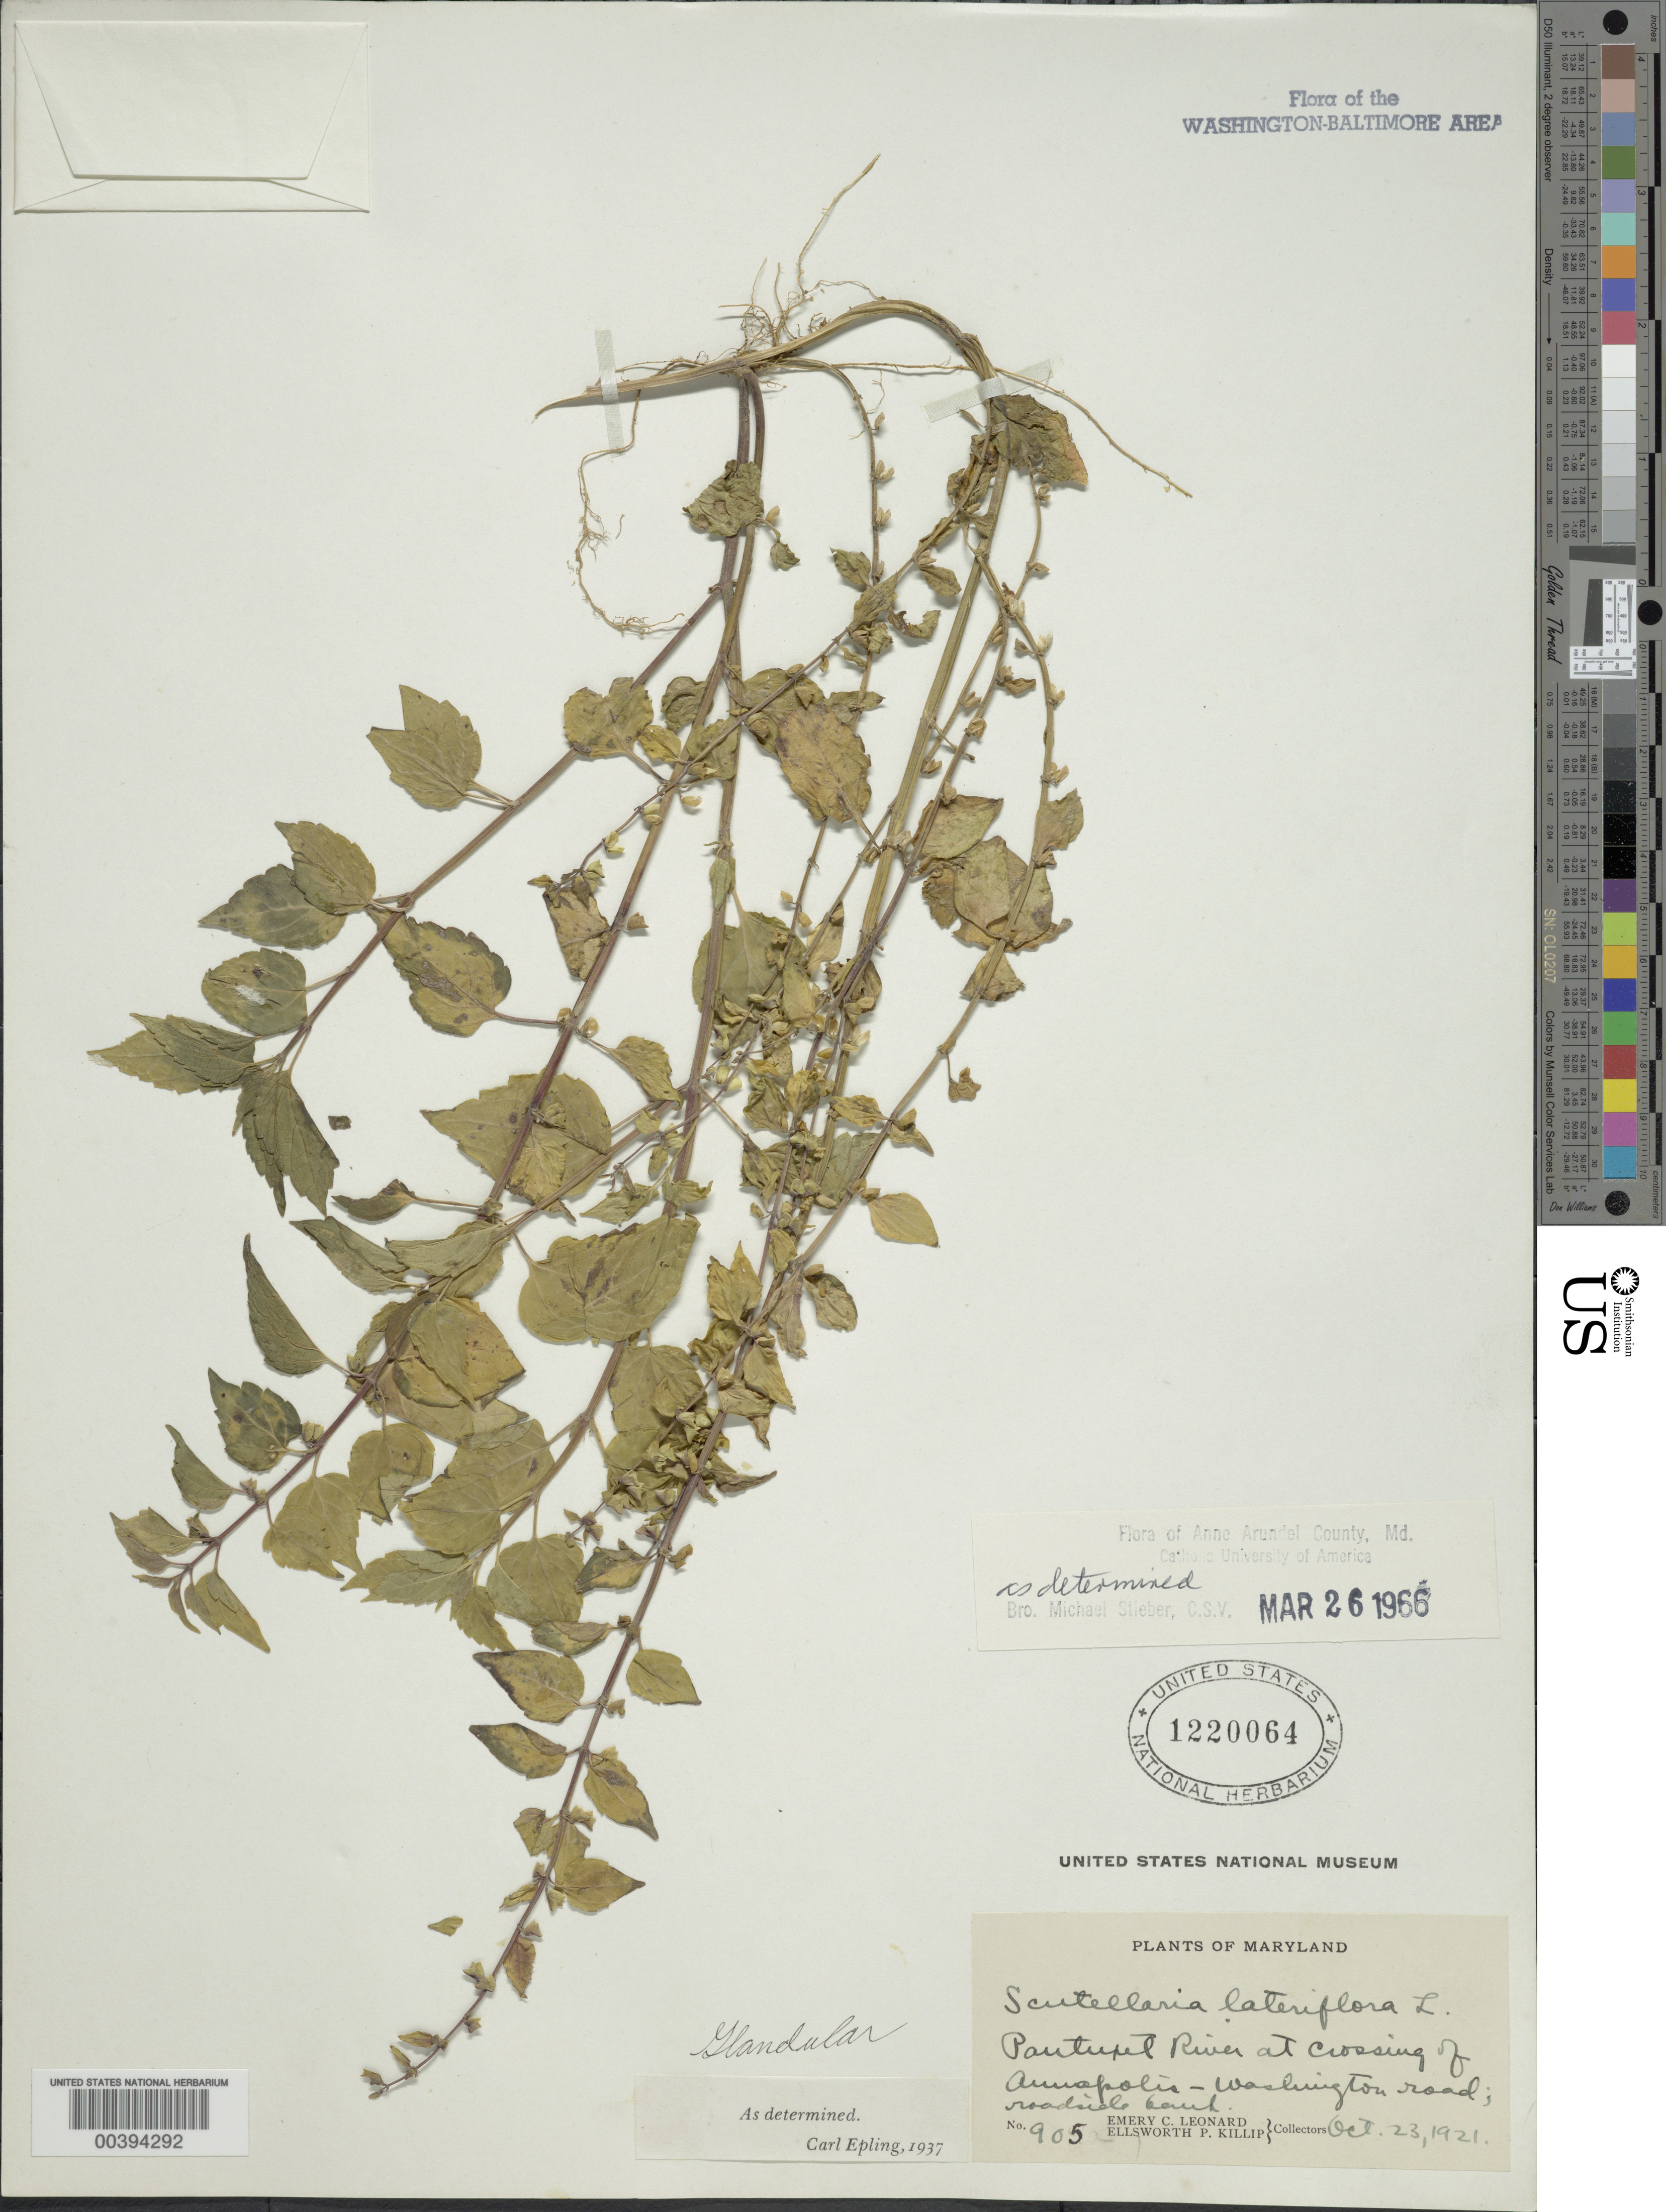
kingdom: Plantae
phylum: Tracheophyta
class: Magnoliopsida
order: Lamiales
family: Lamiaceae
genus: Scutellaria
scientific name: Scutellaria lateriflora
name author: L.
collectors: E. C. Leonard & E. P. Killip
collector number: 905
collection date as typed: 23 Oct 1921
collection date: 1921-10-23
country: United States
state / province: Maryland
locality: Patuxent River at Annapolis-Washington road crossing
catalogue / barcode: US 1220064